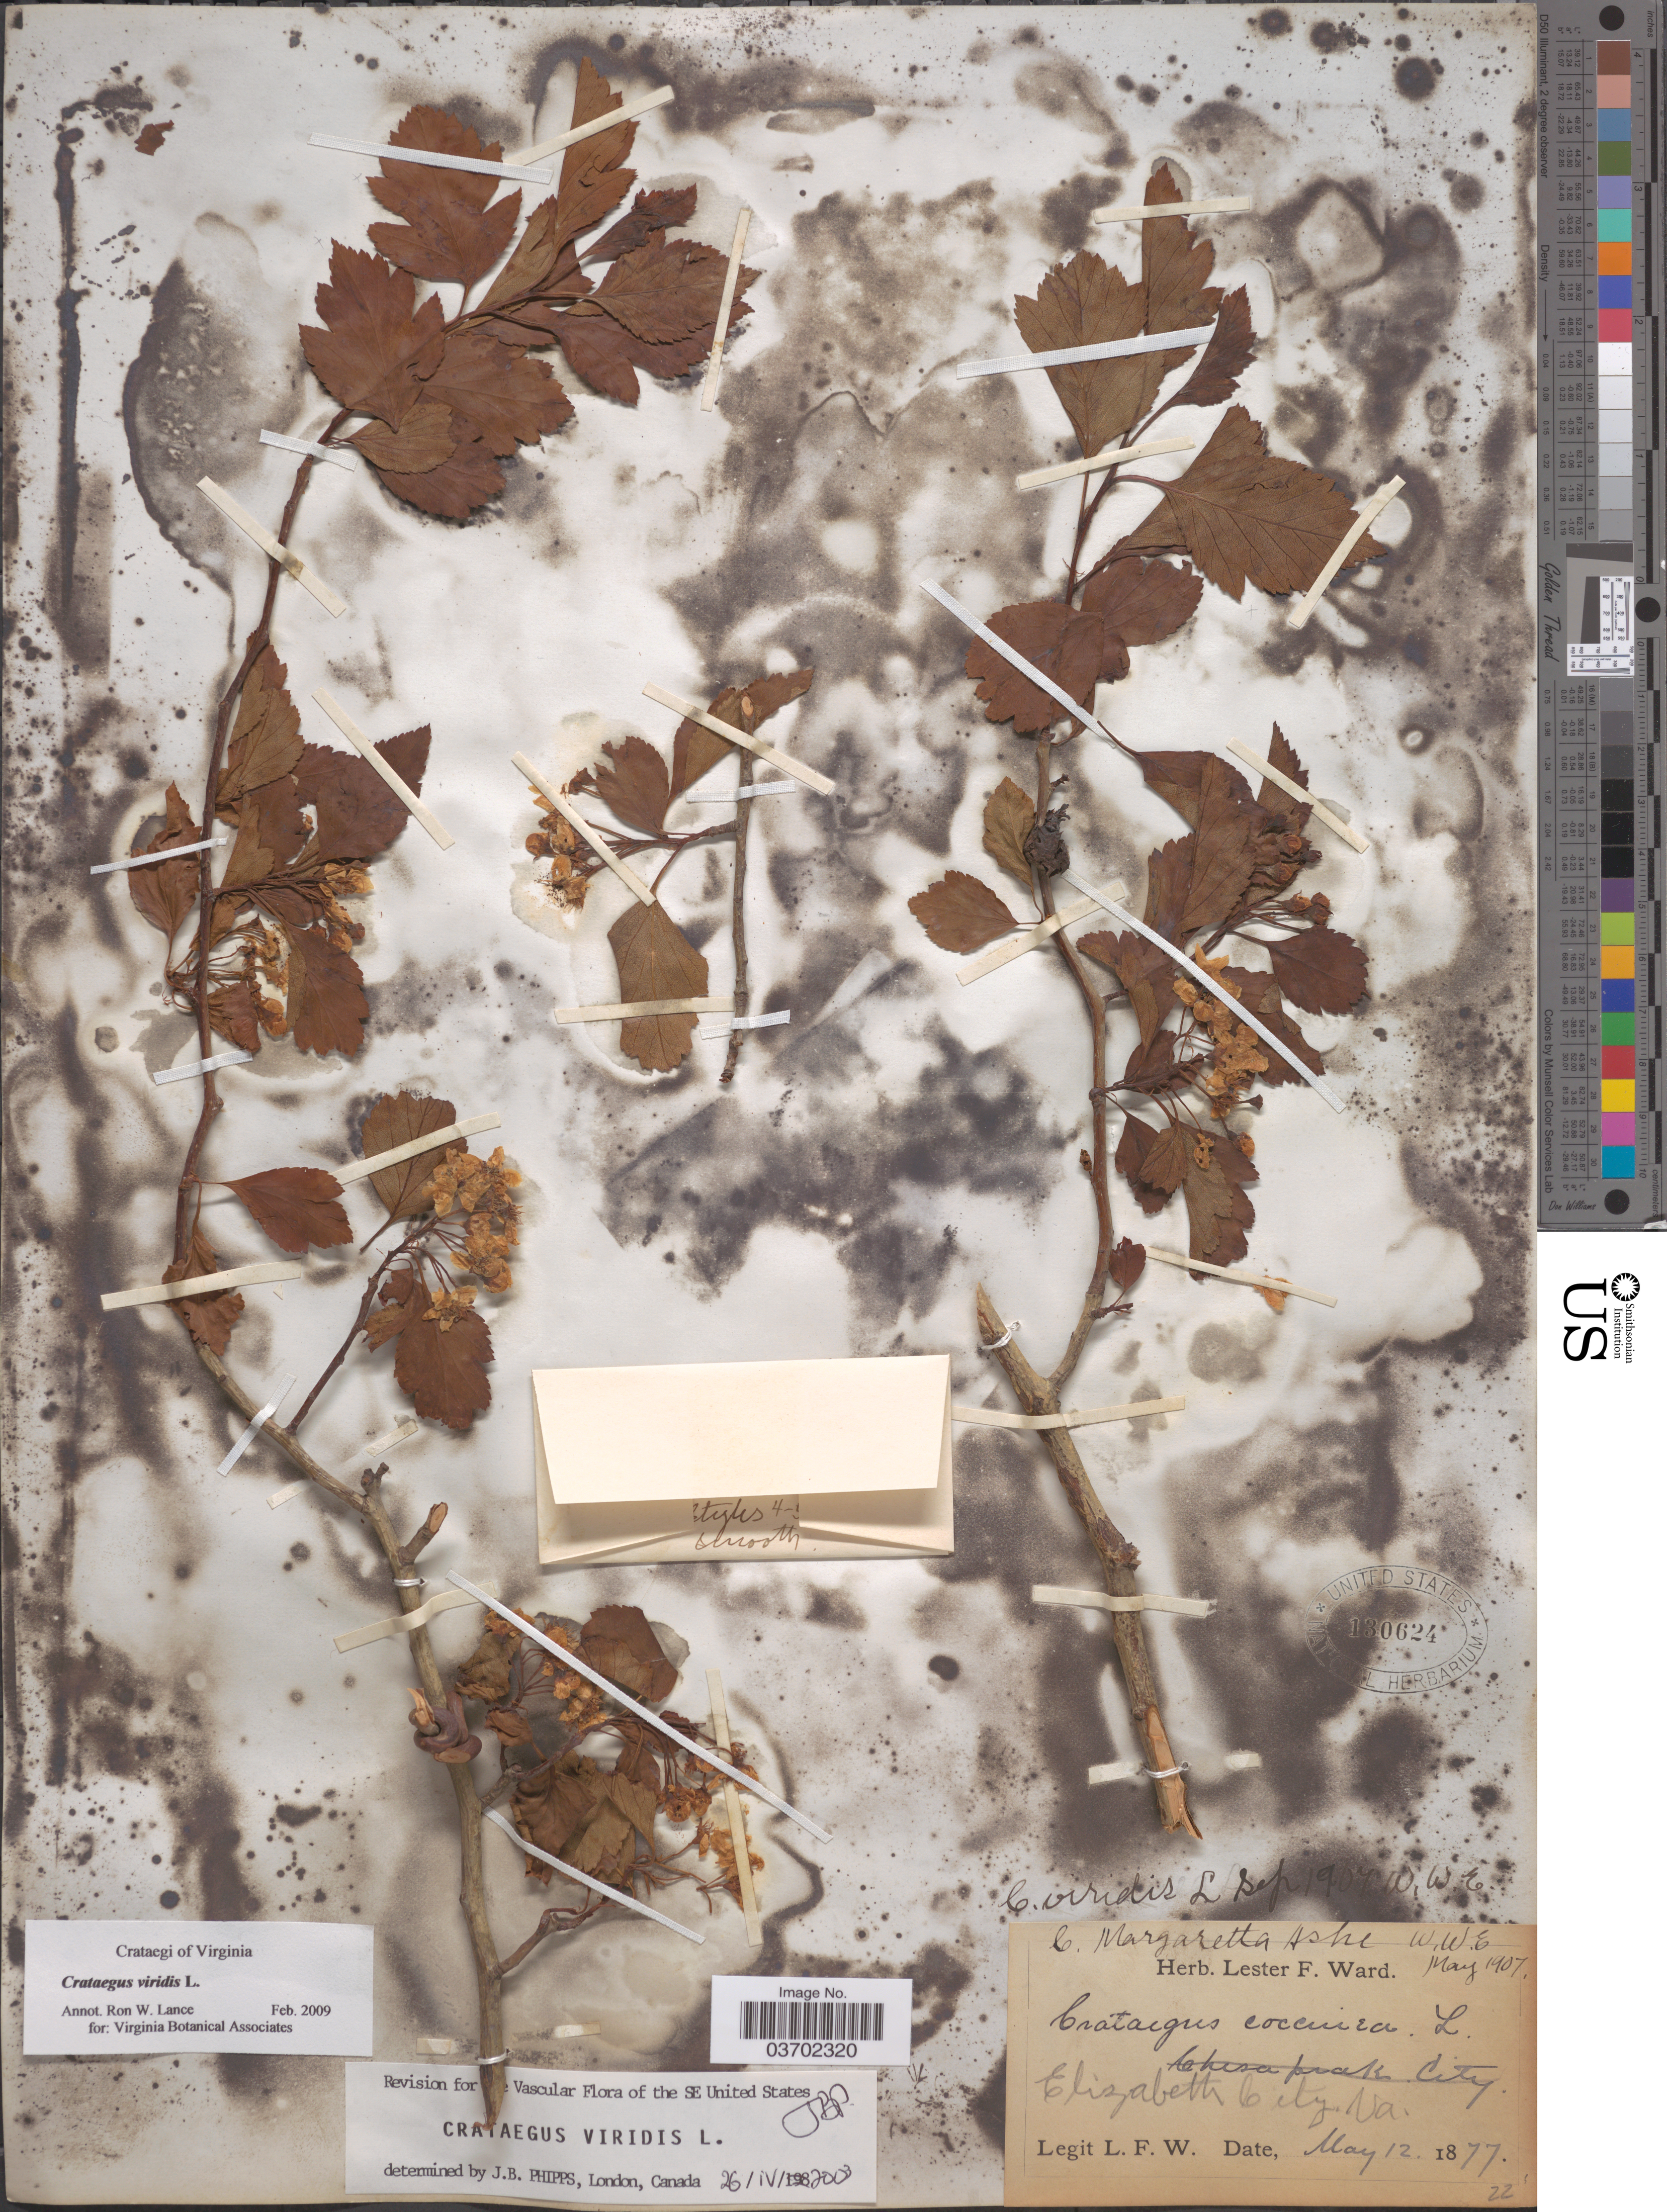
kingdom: Plantae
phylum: Tracheophyta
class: Magnoliopsida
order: Rosales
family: Rosaceae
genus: Crataegus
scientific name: Crataegus viridis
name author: L.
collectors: L. F. Ward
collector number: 22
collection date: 1877-05-12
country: United States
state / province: Virginia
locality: Elizabeth City.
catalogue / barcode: US 130624